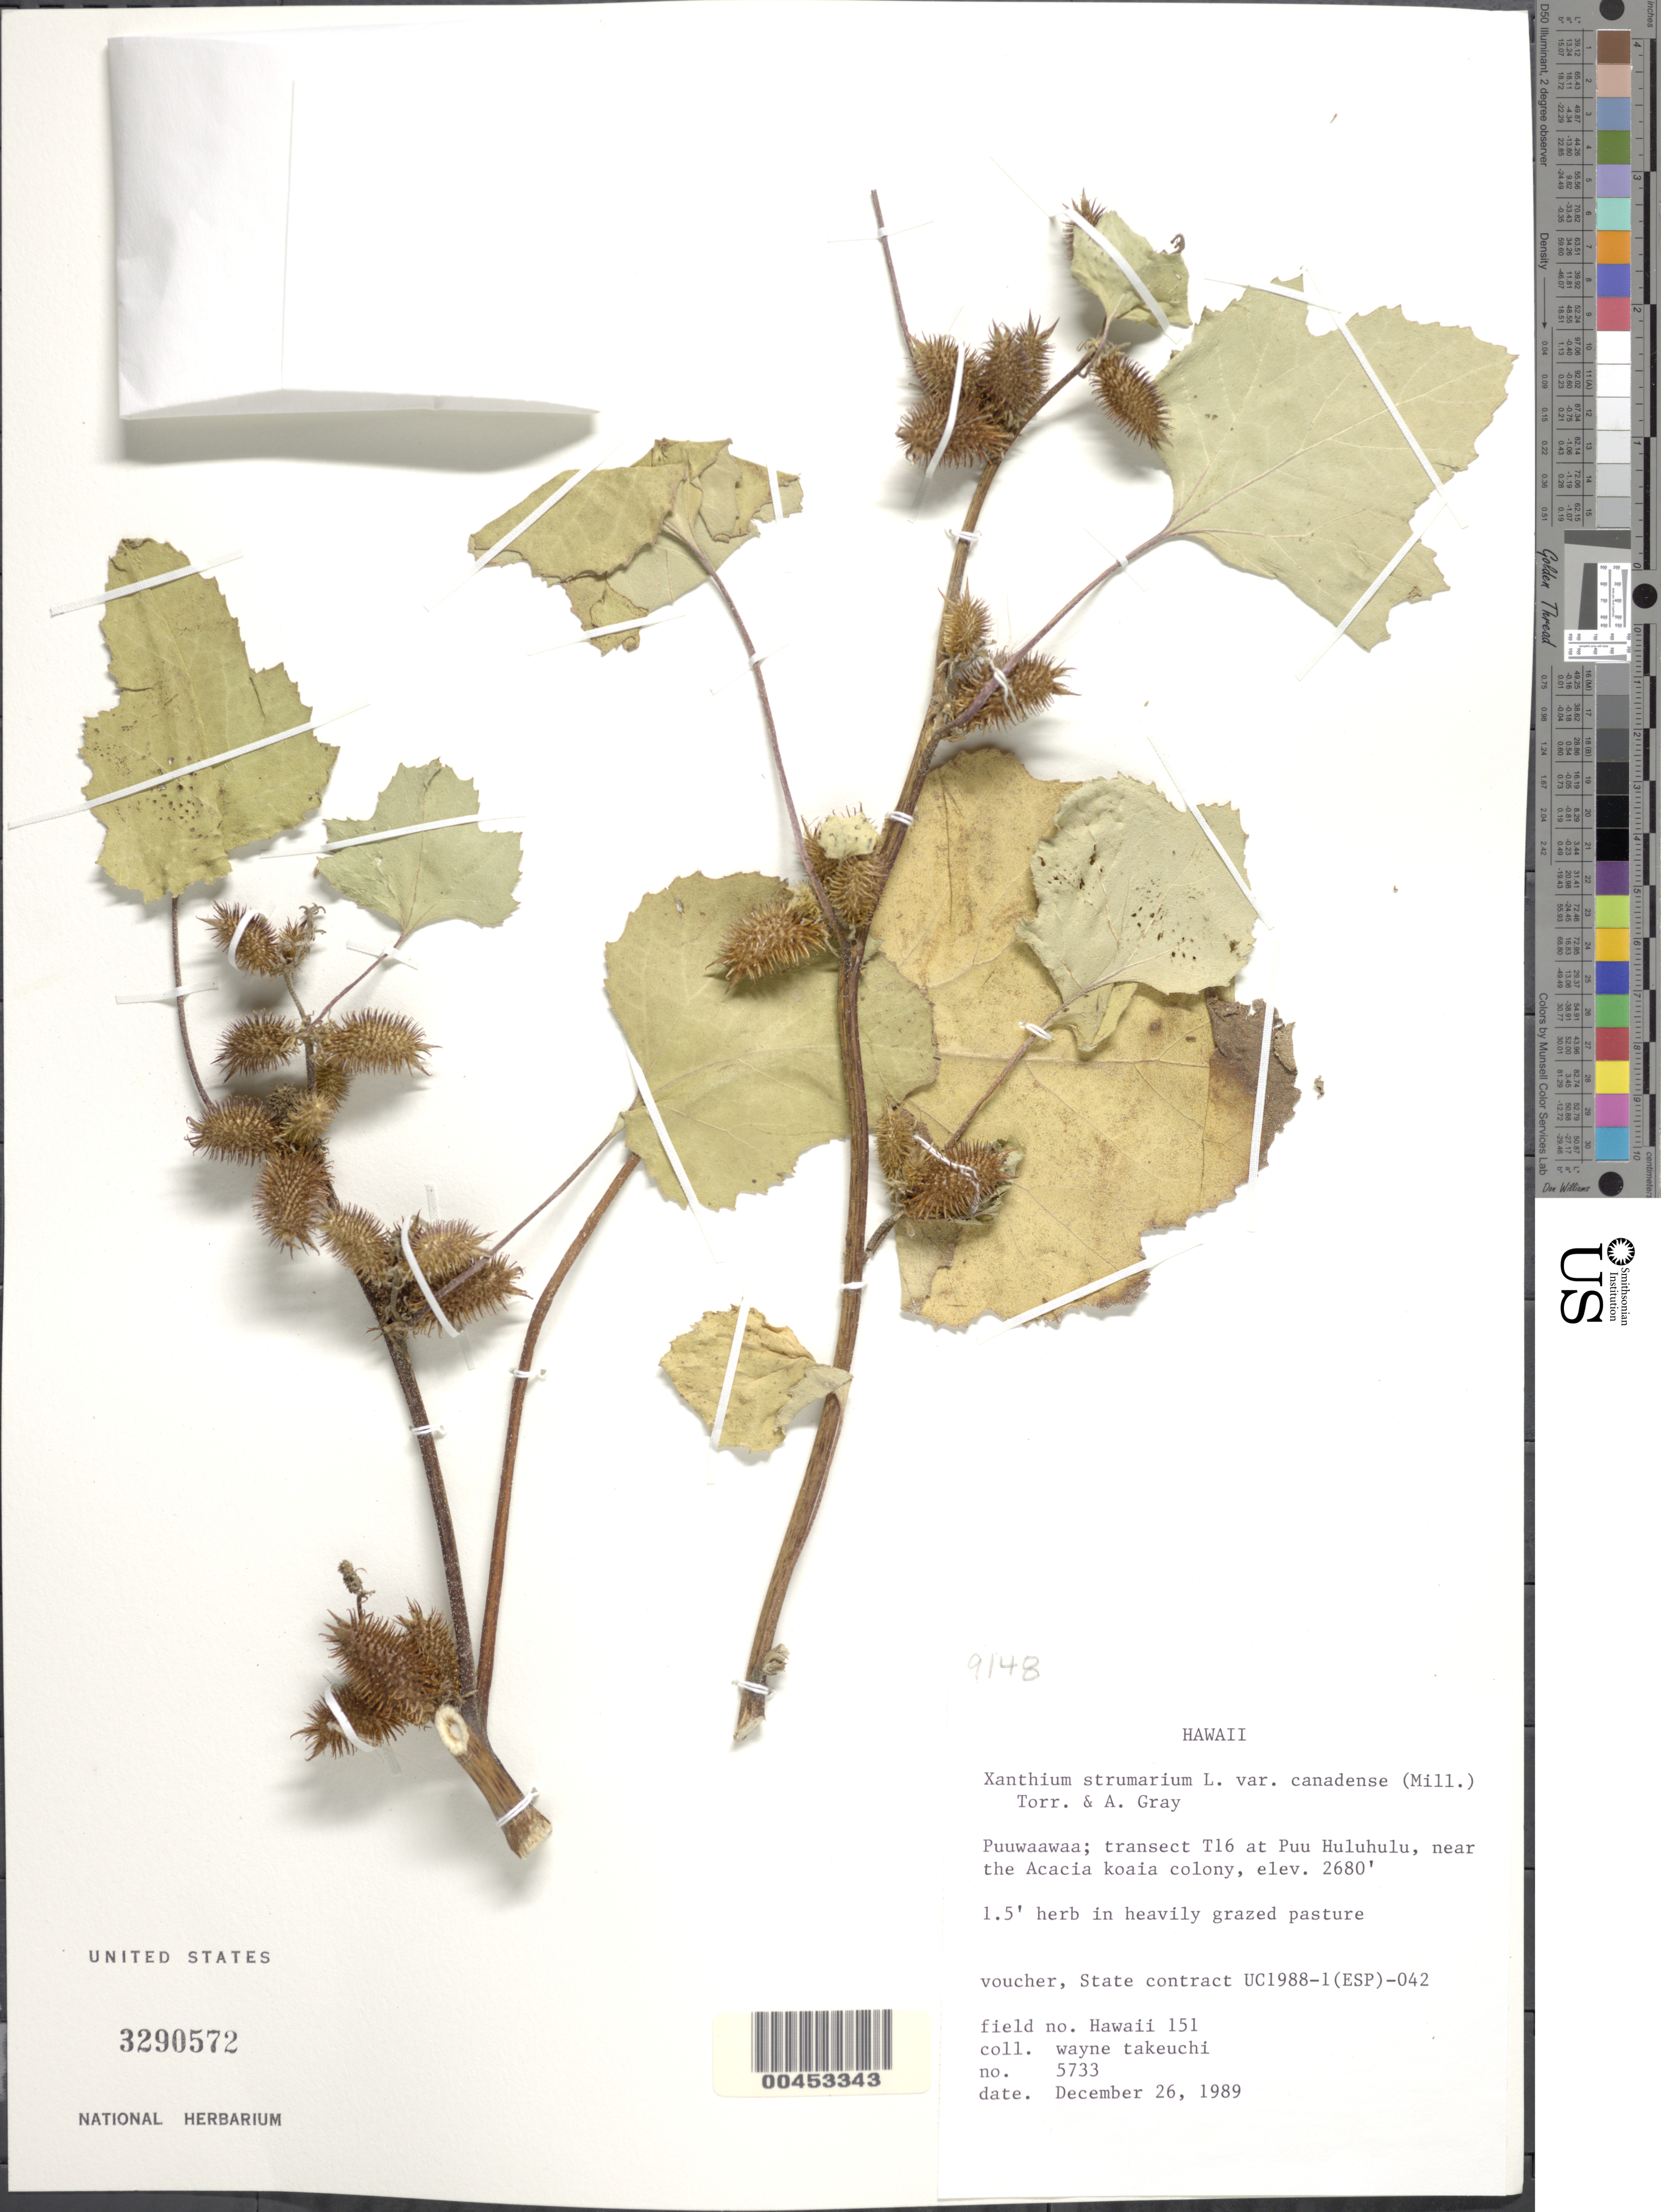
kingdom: Plantae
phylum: Tracheophyta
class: Magnoliopsida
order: Asterales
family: Asteraceae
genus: Xanthium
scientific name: Xanthium strumarium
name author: L.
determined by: Wagner, W. L., (BOT), Smithsonian Institution - National Museum of Natural History (UNITED STATES)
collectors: W. N. Takeuchi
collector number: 5733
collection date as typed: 26 Dec 1989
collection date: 1989-12-26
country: United States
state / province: Hawaii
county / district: Hawaii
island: Hawaii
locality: Puuwaawaa, transect T16 at Puu Huluhulu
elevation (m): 817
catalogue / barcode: US 3290572